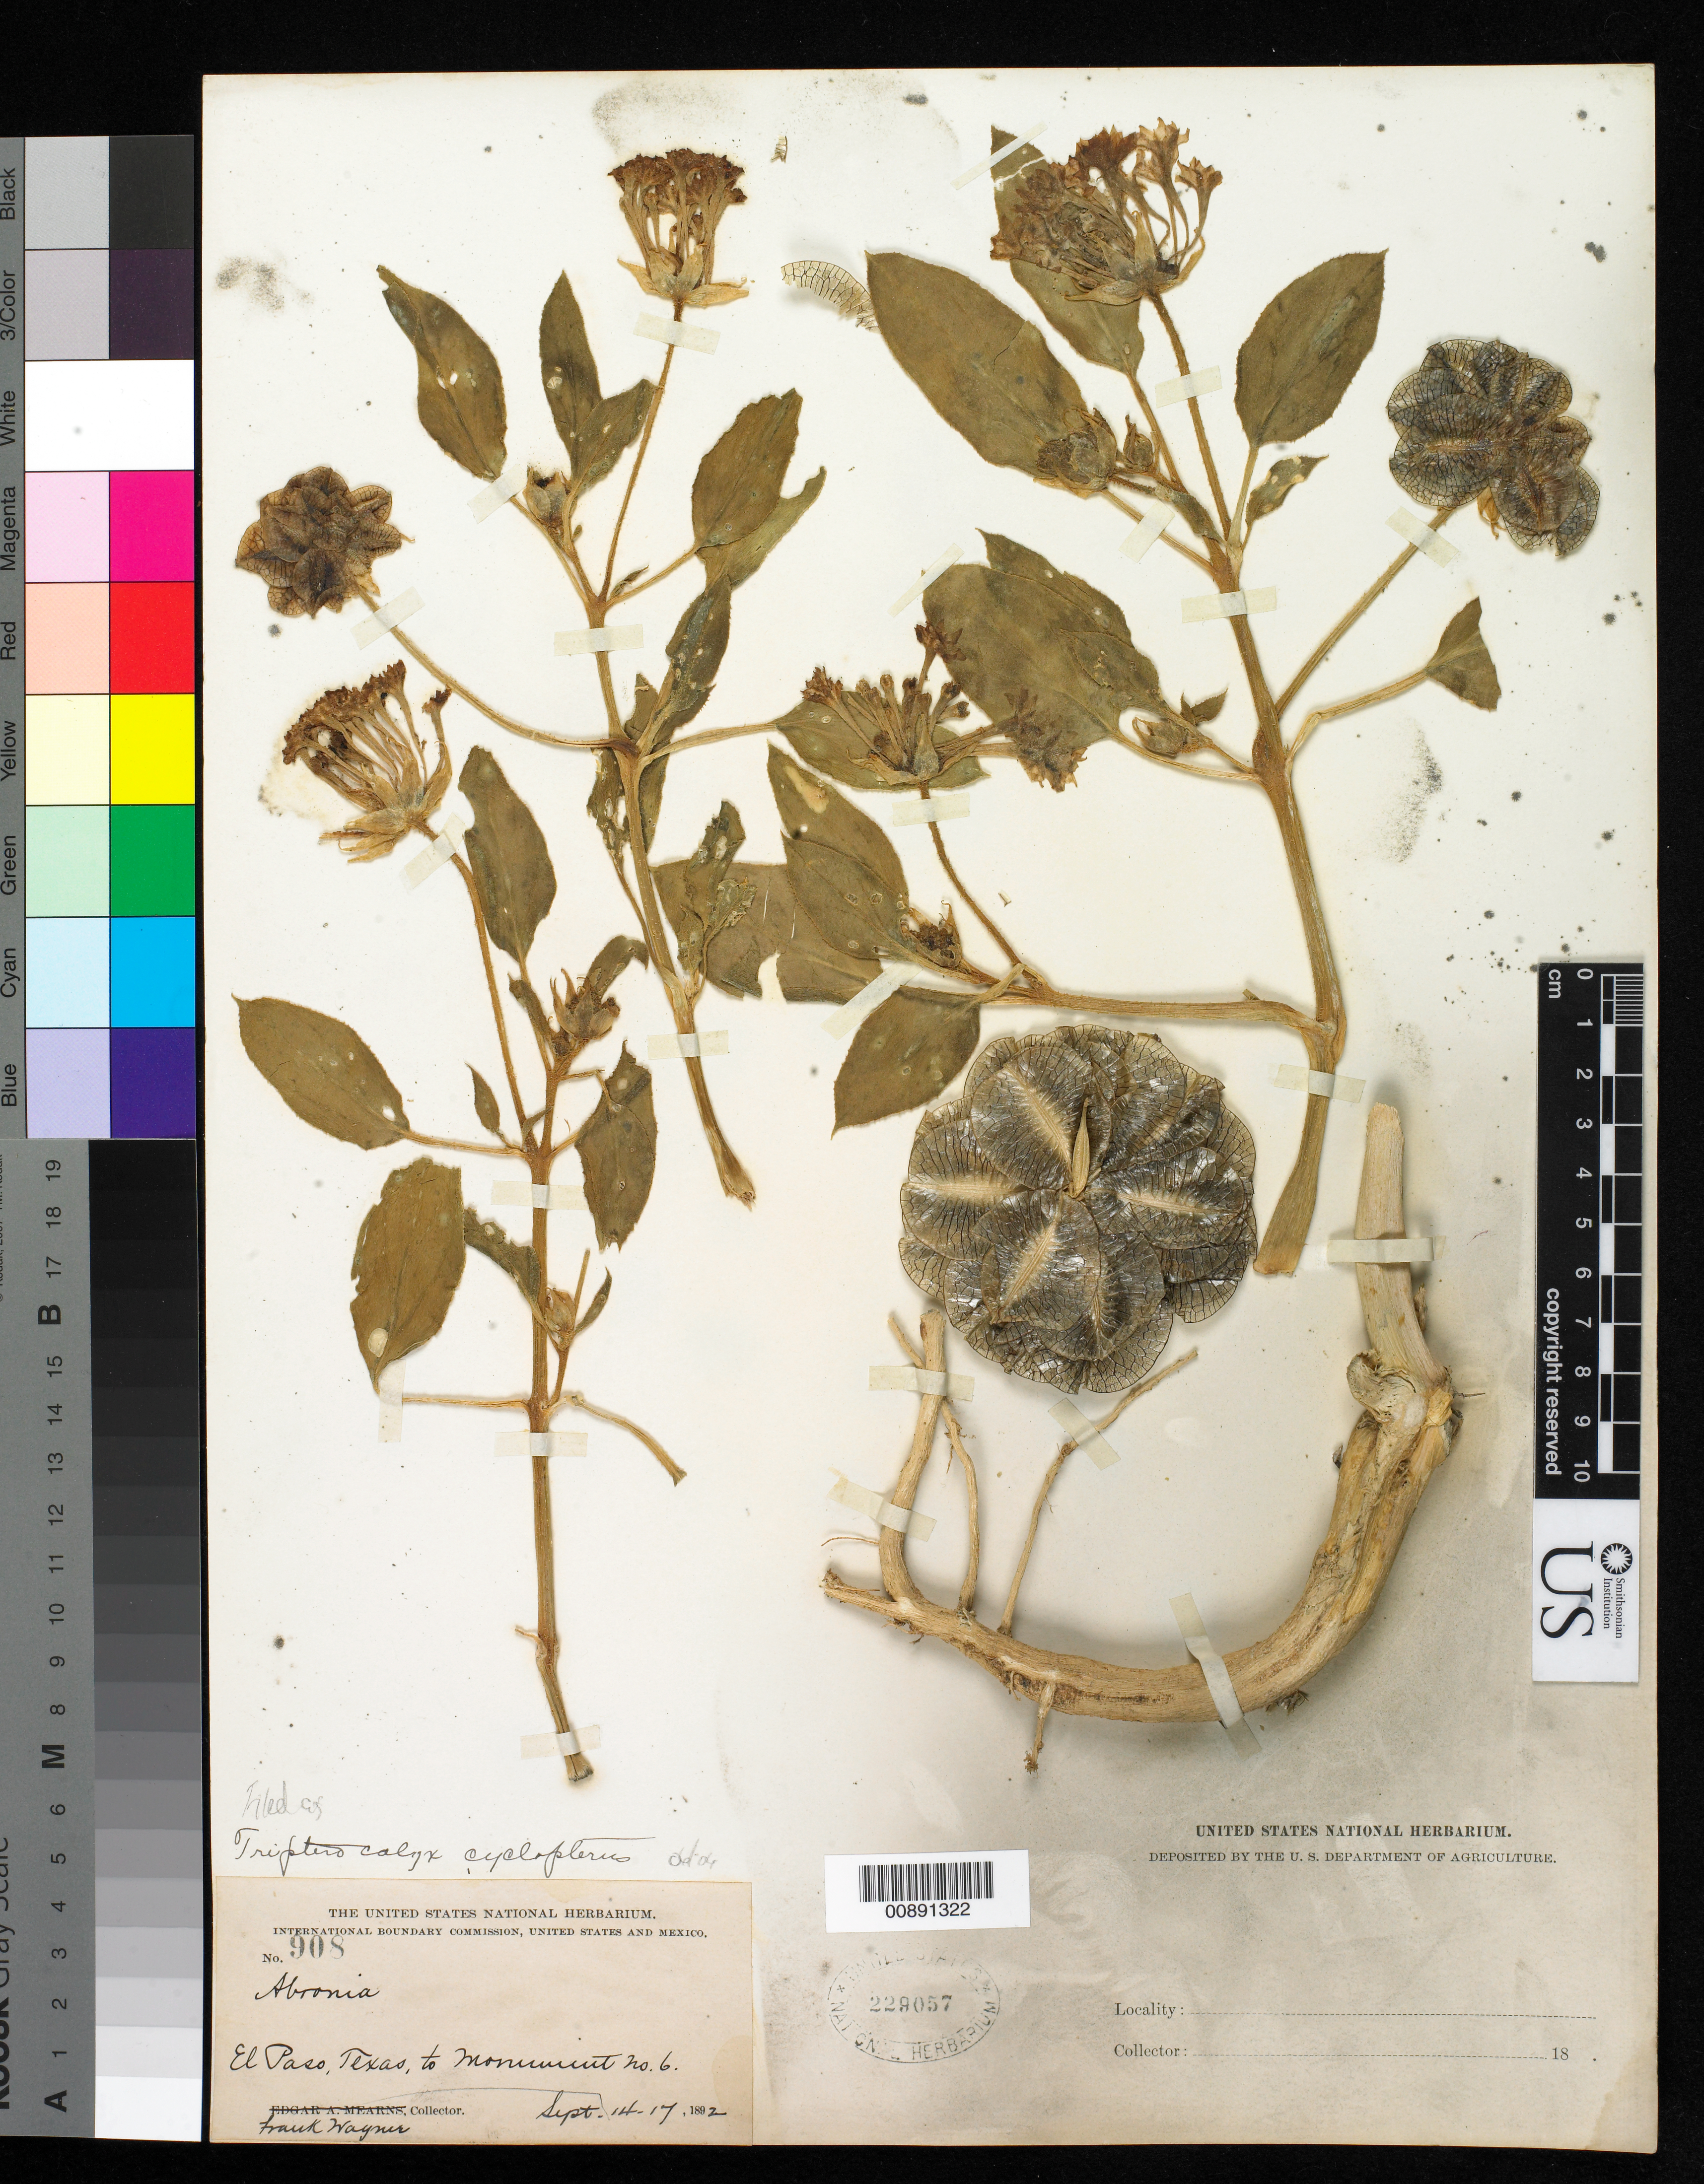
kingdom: Plantae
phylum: Tracheophyta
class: Magnoliopsida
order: Caryophyllales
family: Nyctaginaceae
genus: Tripterocalyx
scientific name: Tripterocalyx cyclopterus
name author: Standl.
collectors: F. Wagner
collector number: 908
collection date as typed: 14 Sep 1892 to 17 Sep 1892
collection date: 1892-09-14/1892-09-17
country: United States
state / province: Texas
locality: El Paso, Texas, to Monument no. 6.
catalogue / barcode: US 229057